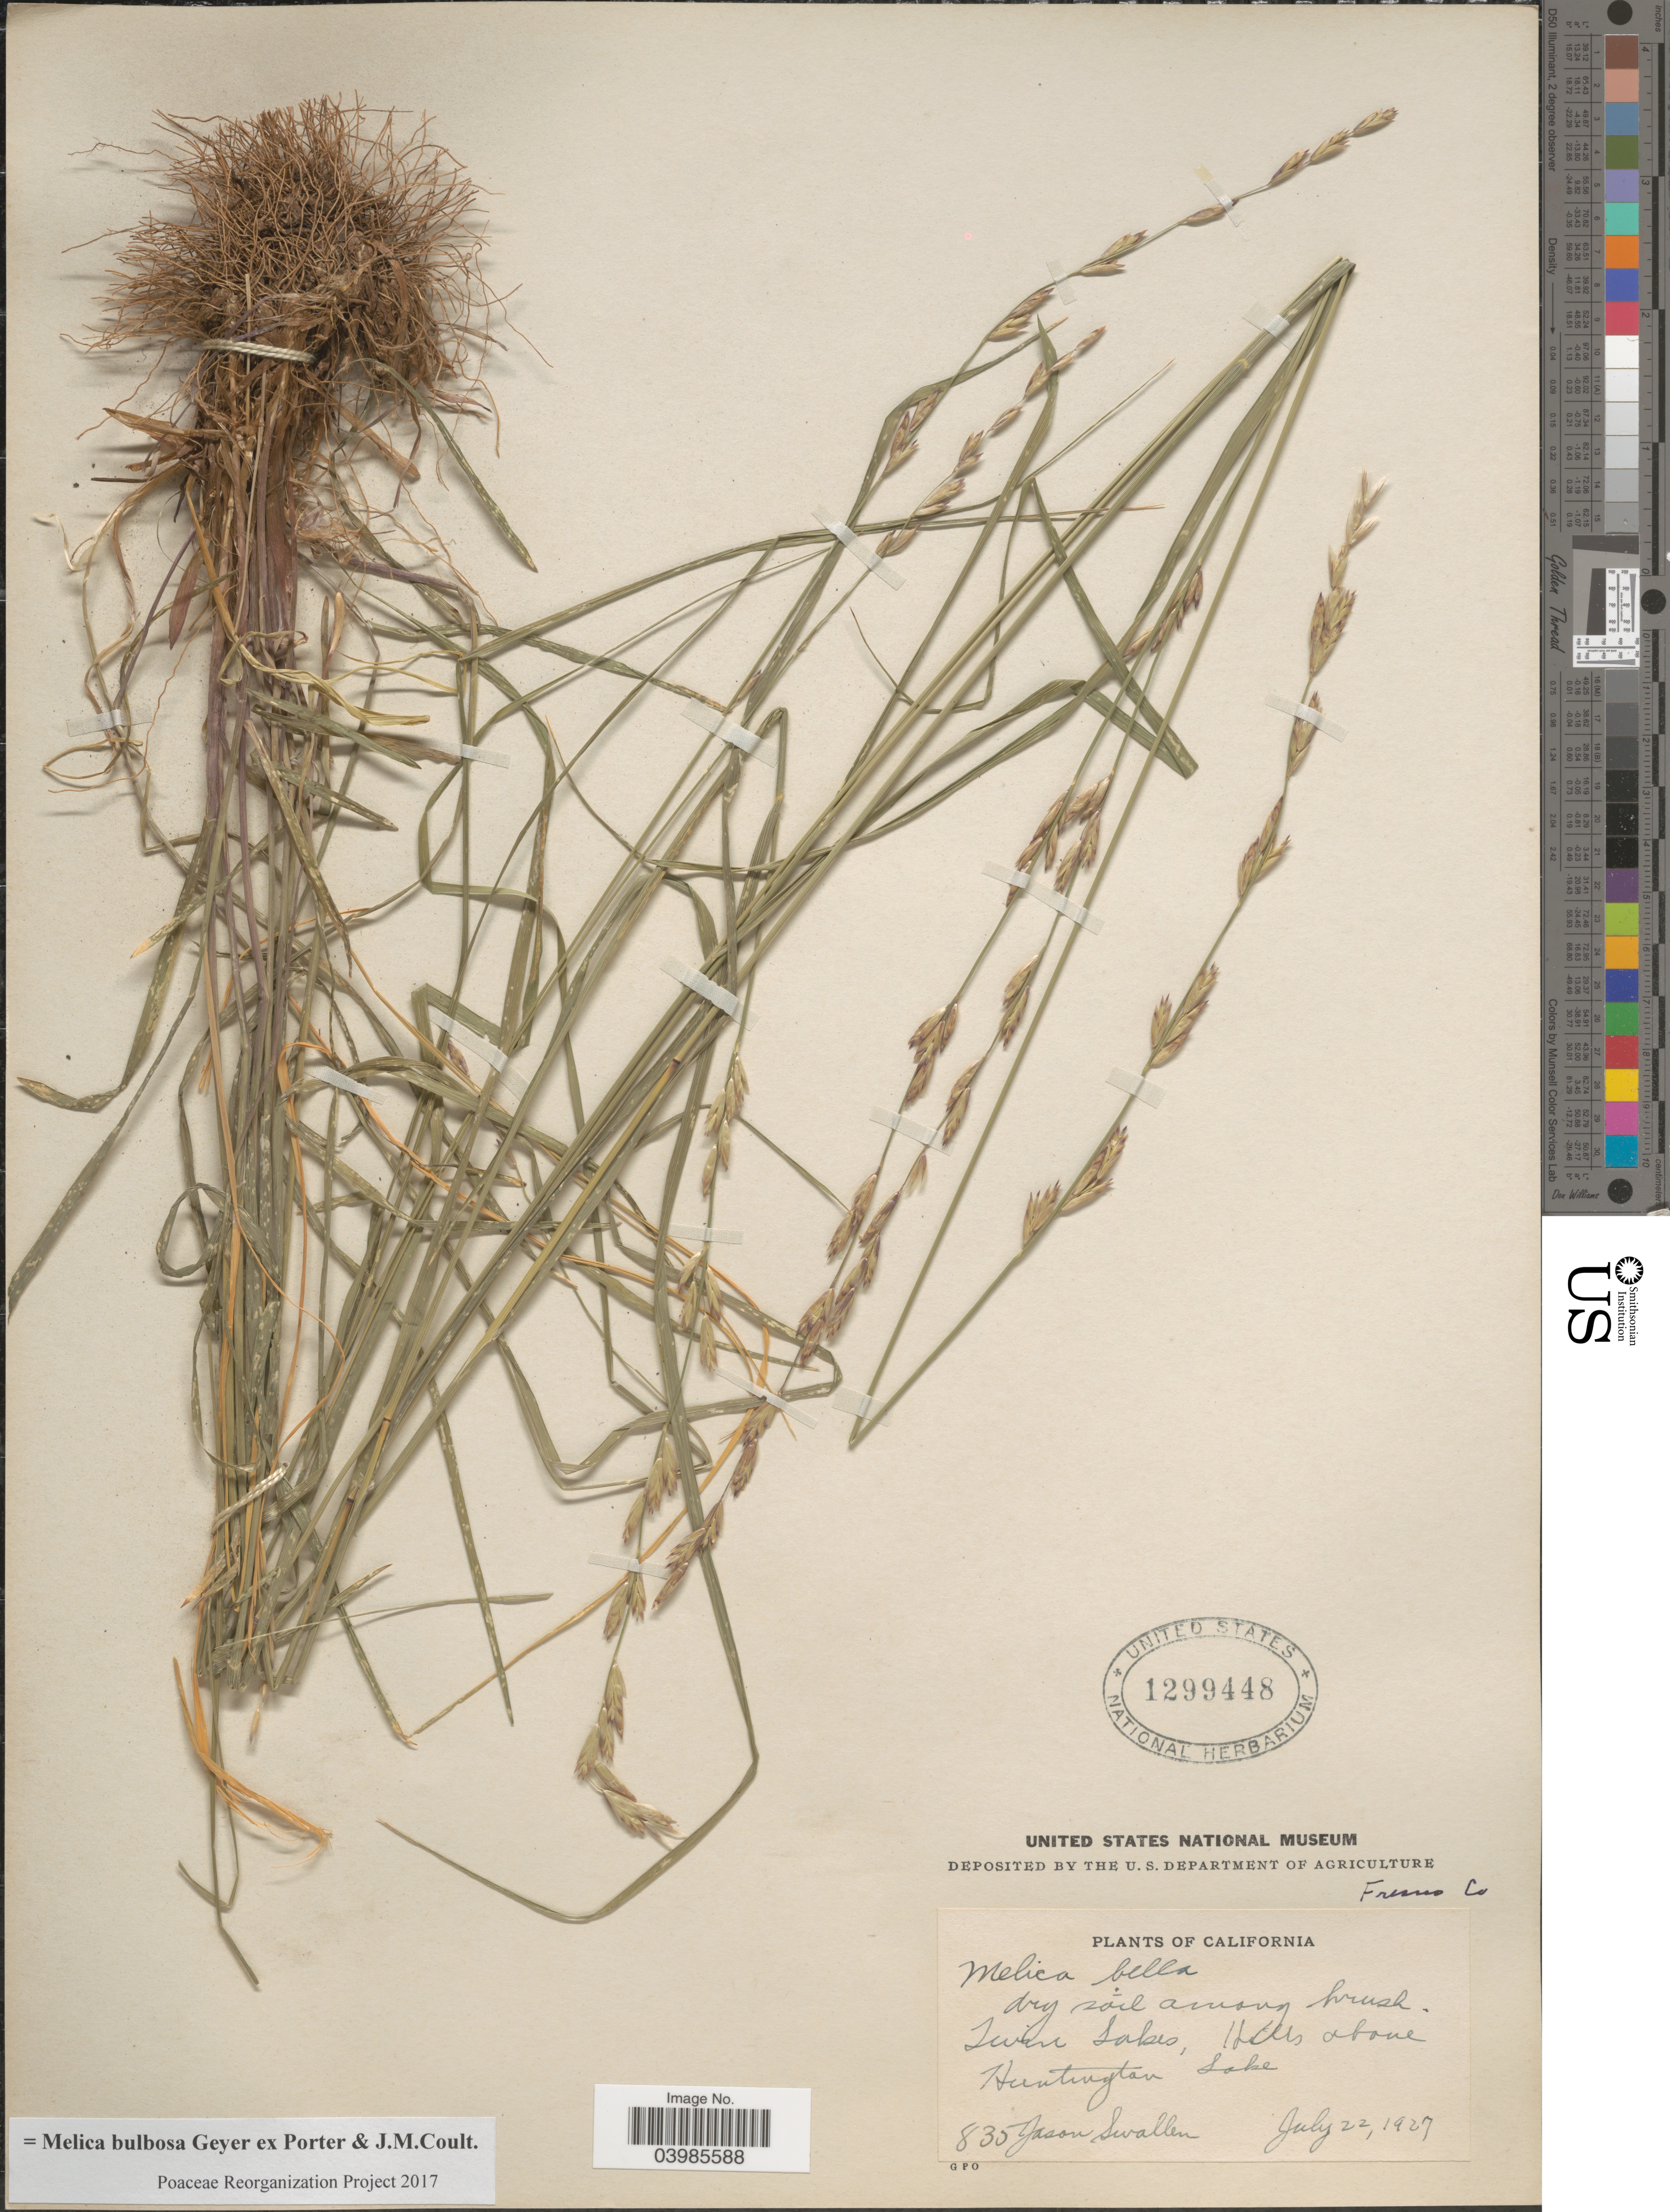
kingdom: Plantae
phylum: Tracheophyta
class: Liliopsida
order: Poales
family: Poaceae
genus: Melica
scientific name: Melica bulbosa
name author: Geyer ex Porter & J.M. Coult.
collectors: J. R. Swallen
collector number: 835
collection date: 1927-07-22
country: United States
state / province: California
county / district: Fresno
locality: Fresno Co. Twin Lakes, Hills above Huntington Lake.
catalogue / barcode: US 1299448